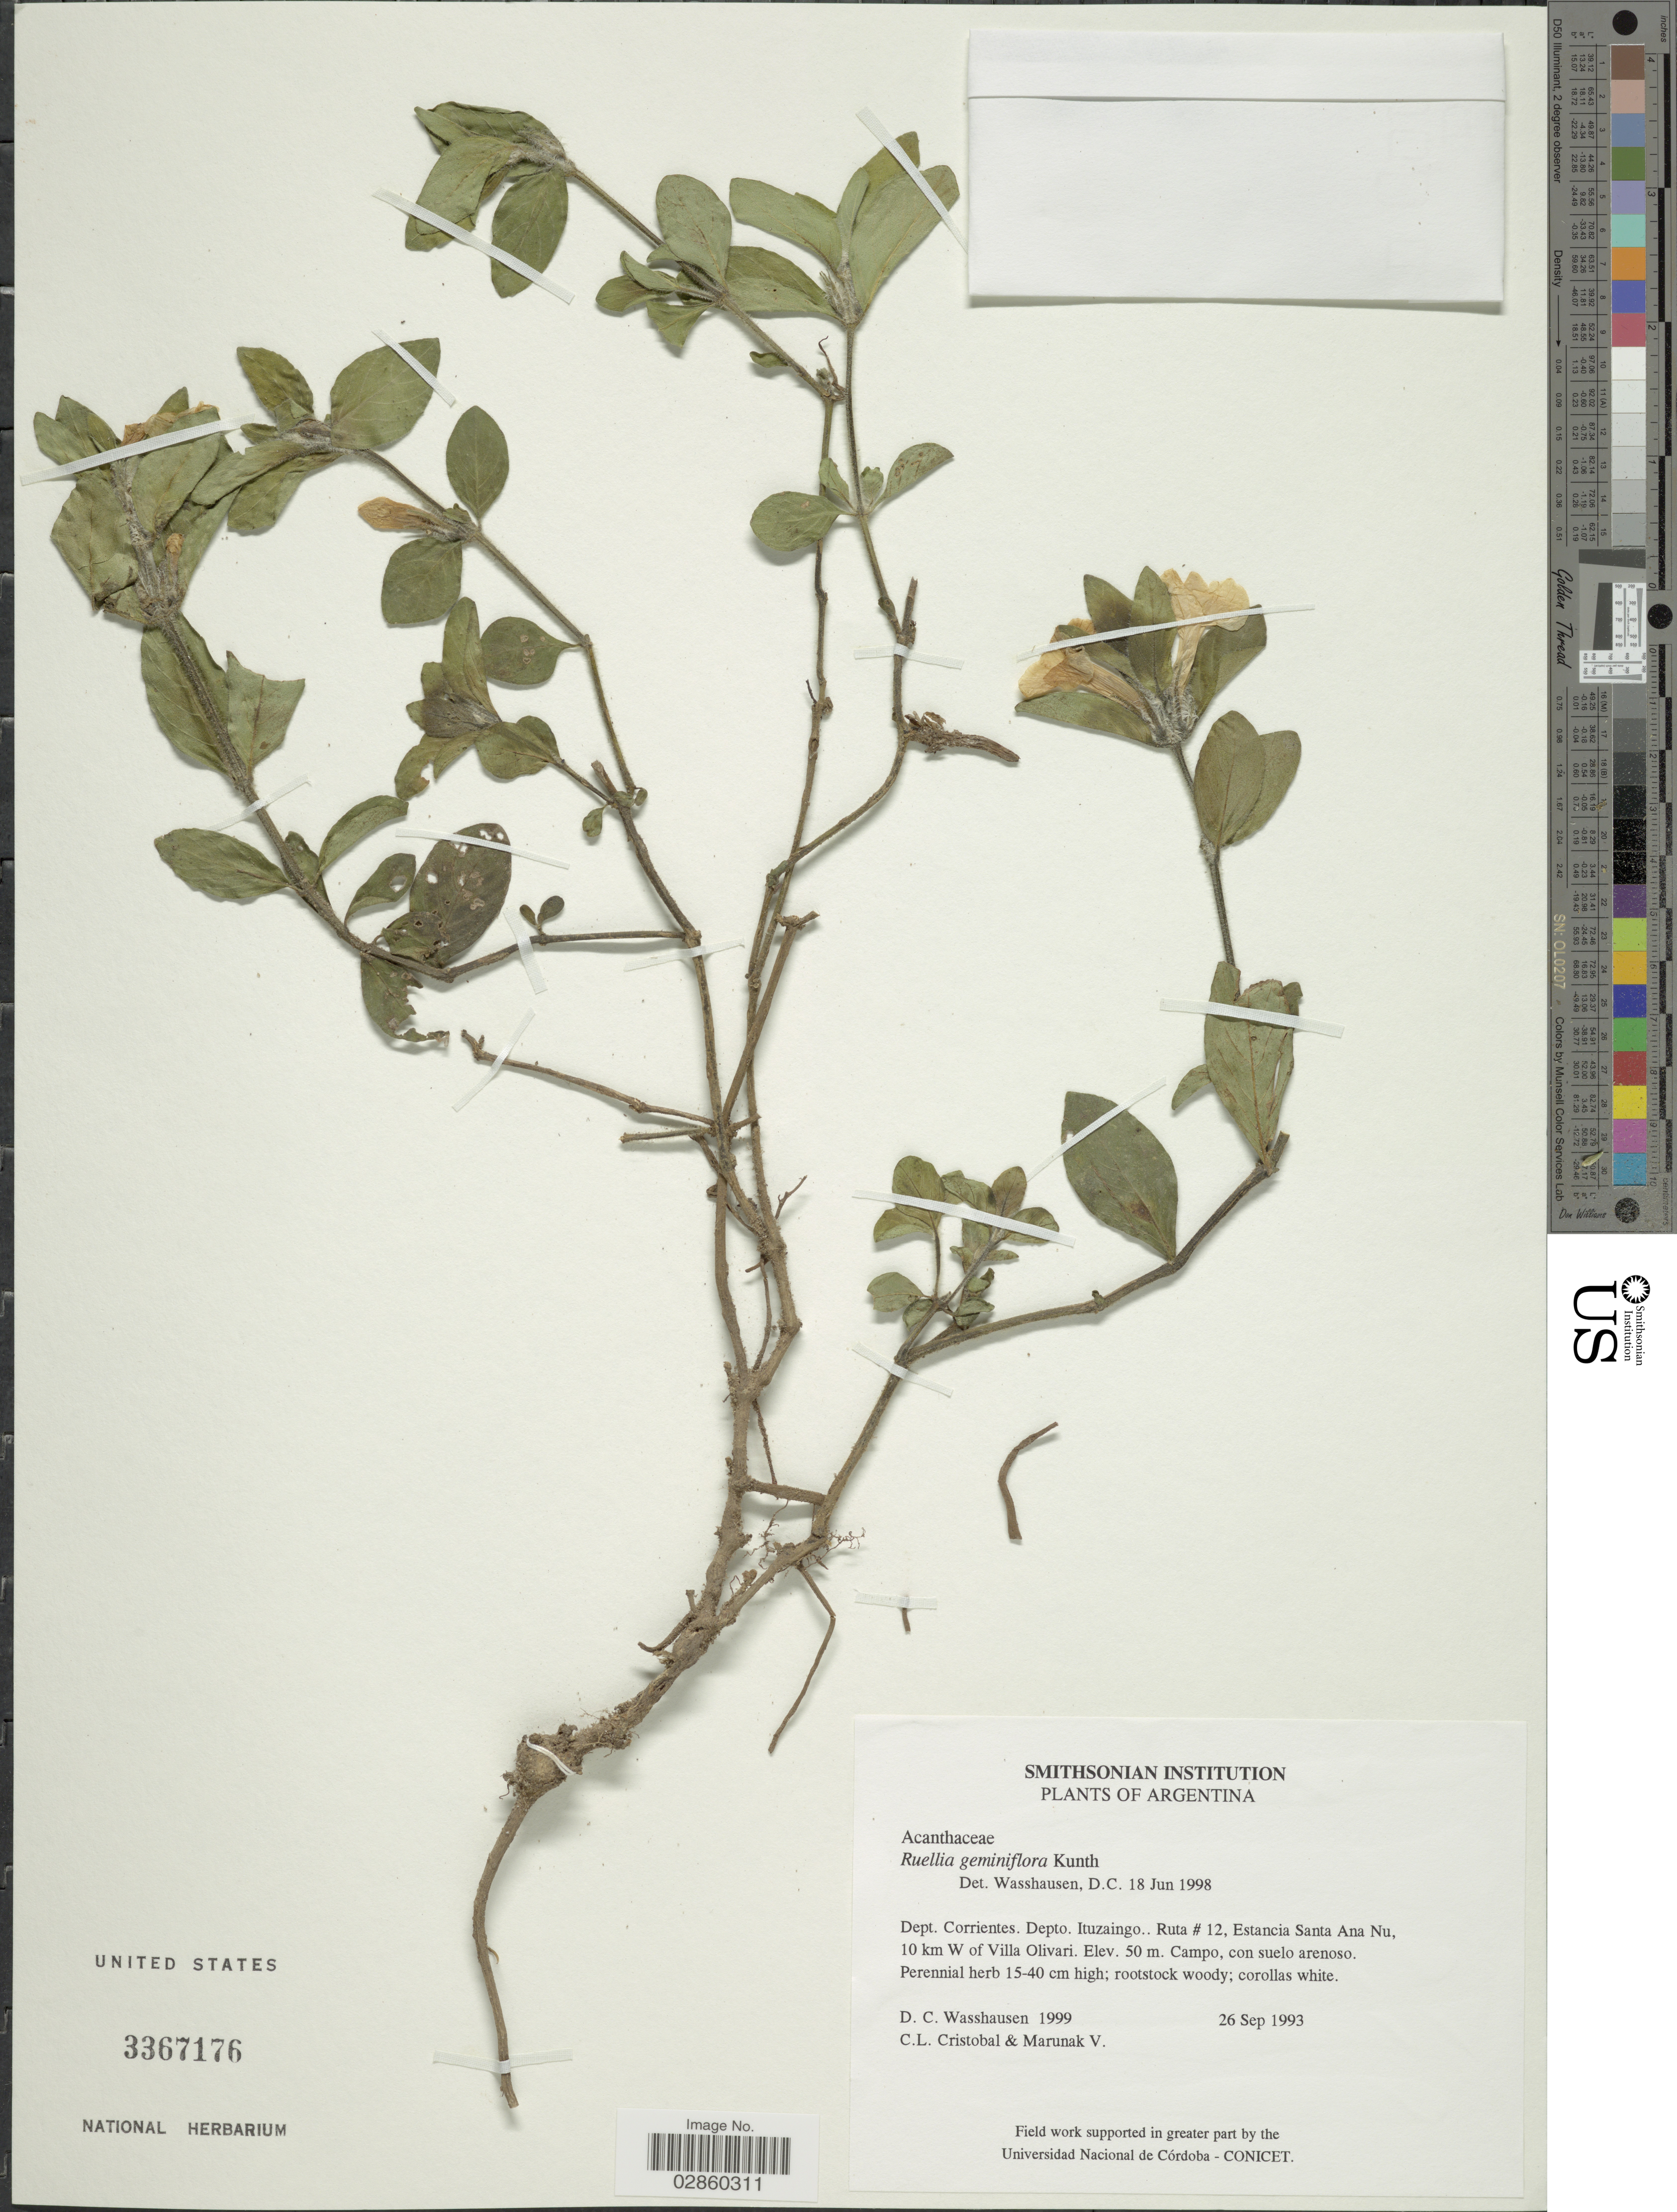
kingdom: Plantae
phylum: Tracheophyta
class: Magnoliopsida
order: Lamiales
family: Acanthaceae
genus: Ruellia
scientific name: Ruellia geminiflora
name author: Kunth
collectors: D. C. Wasshausen, C. Cristobal & V. Marunak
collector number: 1999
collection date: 1993-09-26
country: Argentina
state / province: Corrientes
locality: Dept. Corrientes, Depto. Ituzaingo, Ruta #12, Estancia Santa Ana Nu, 10 km W of Villa Olivari.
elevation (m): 50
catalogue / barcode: US 3367176